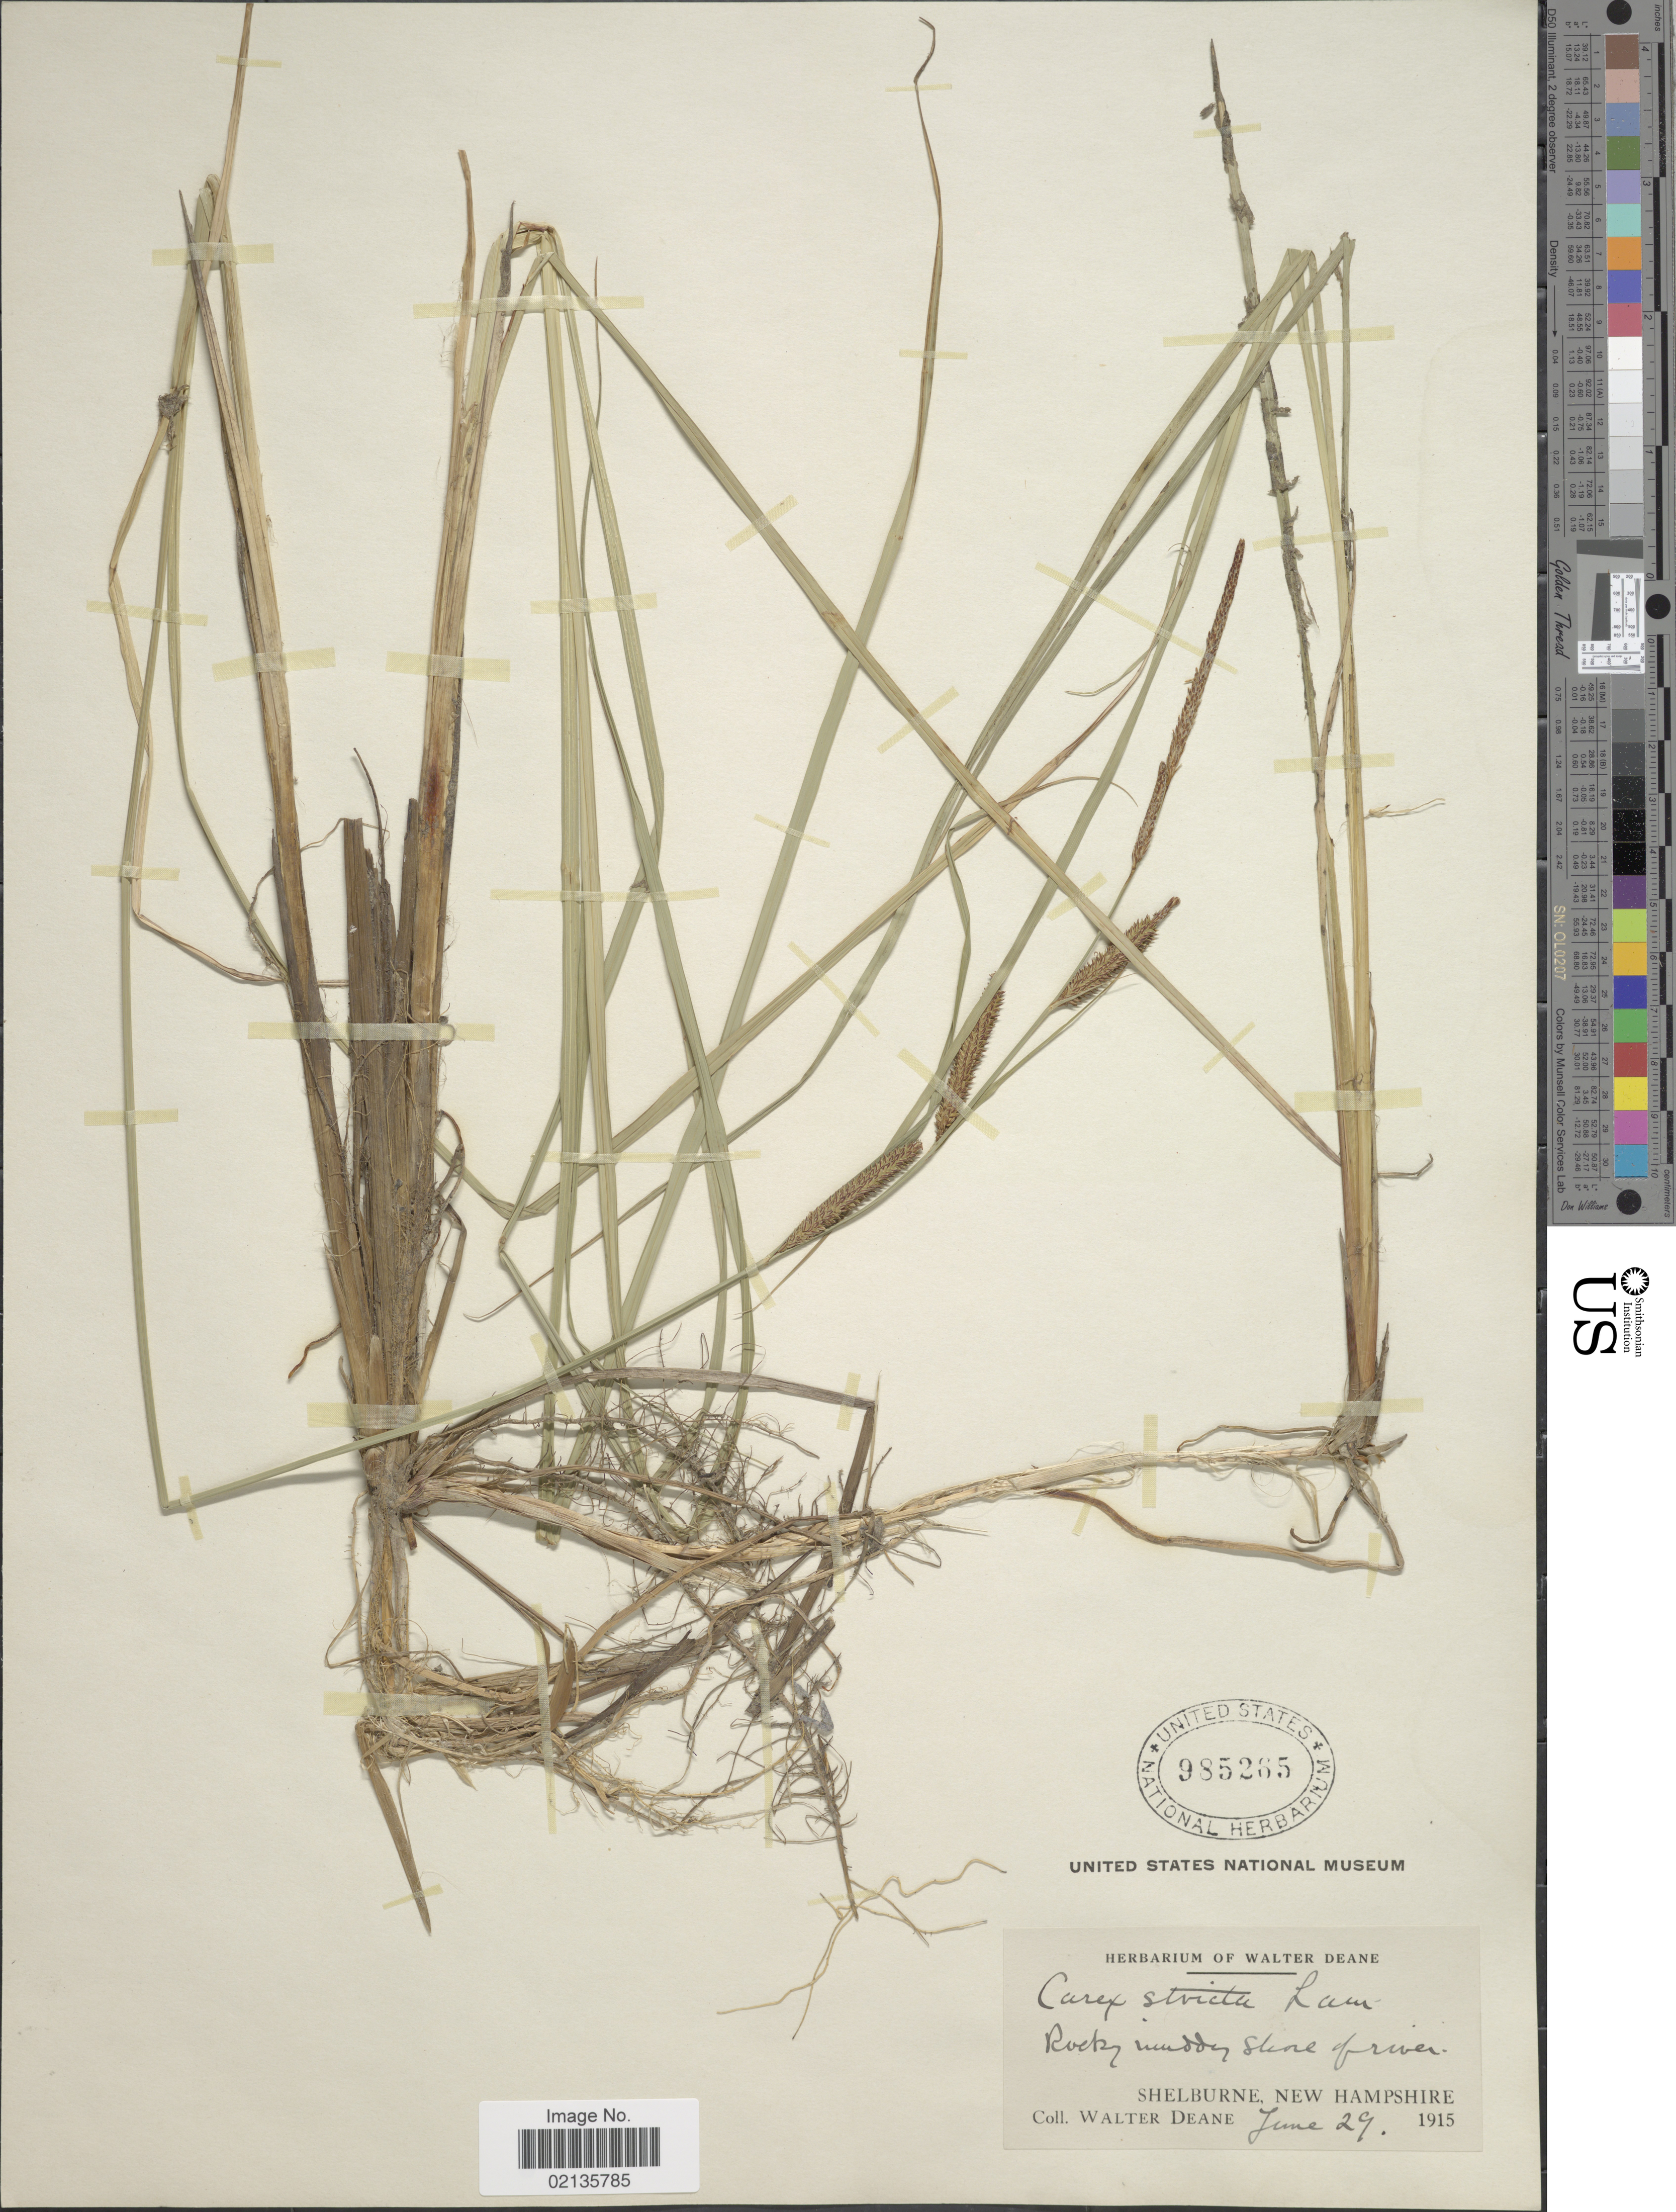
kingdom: Plantae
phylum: Tracheophyta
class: Liliopsida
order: Poales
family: Cyperaceae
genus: Carex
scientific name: Carex stricta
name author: Lam.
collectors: W. Deane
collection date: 1915-06-29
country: United States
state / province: New Hampshire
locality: Shelburne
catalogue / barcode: US 985265